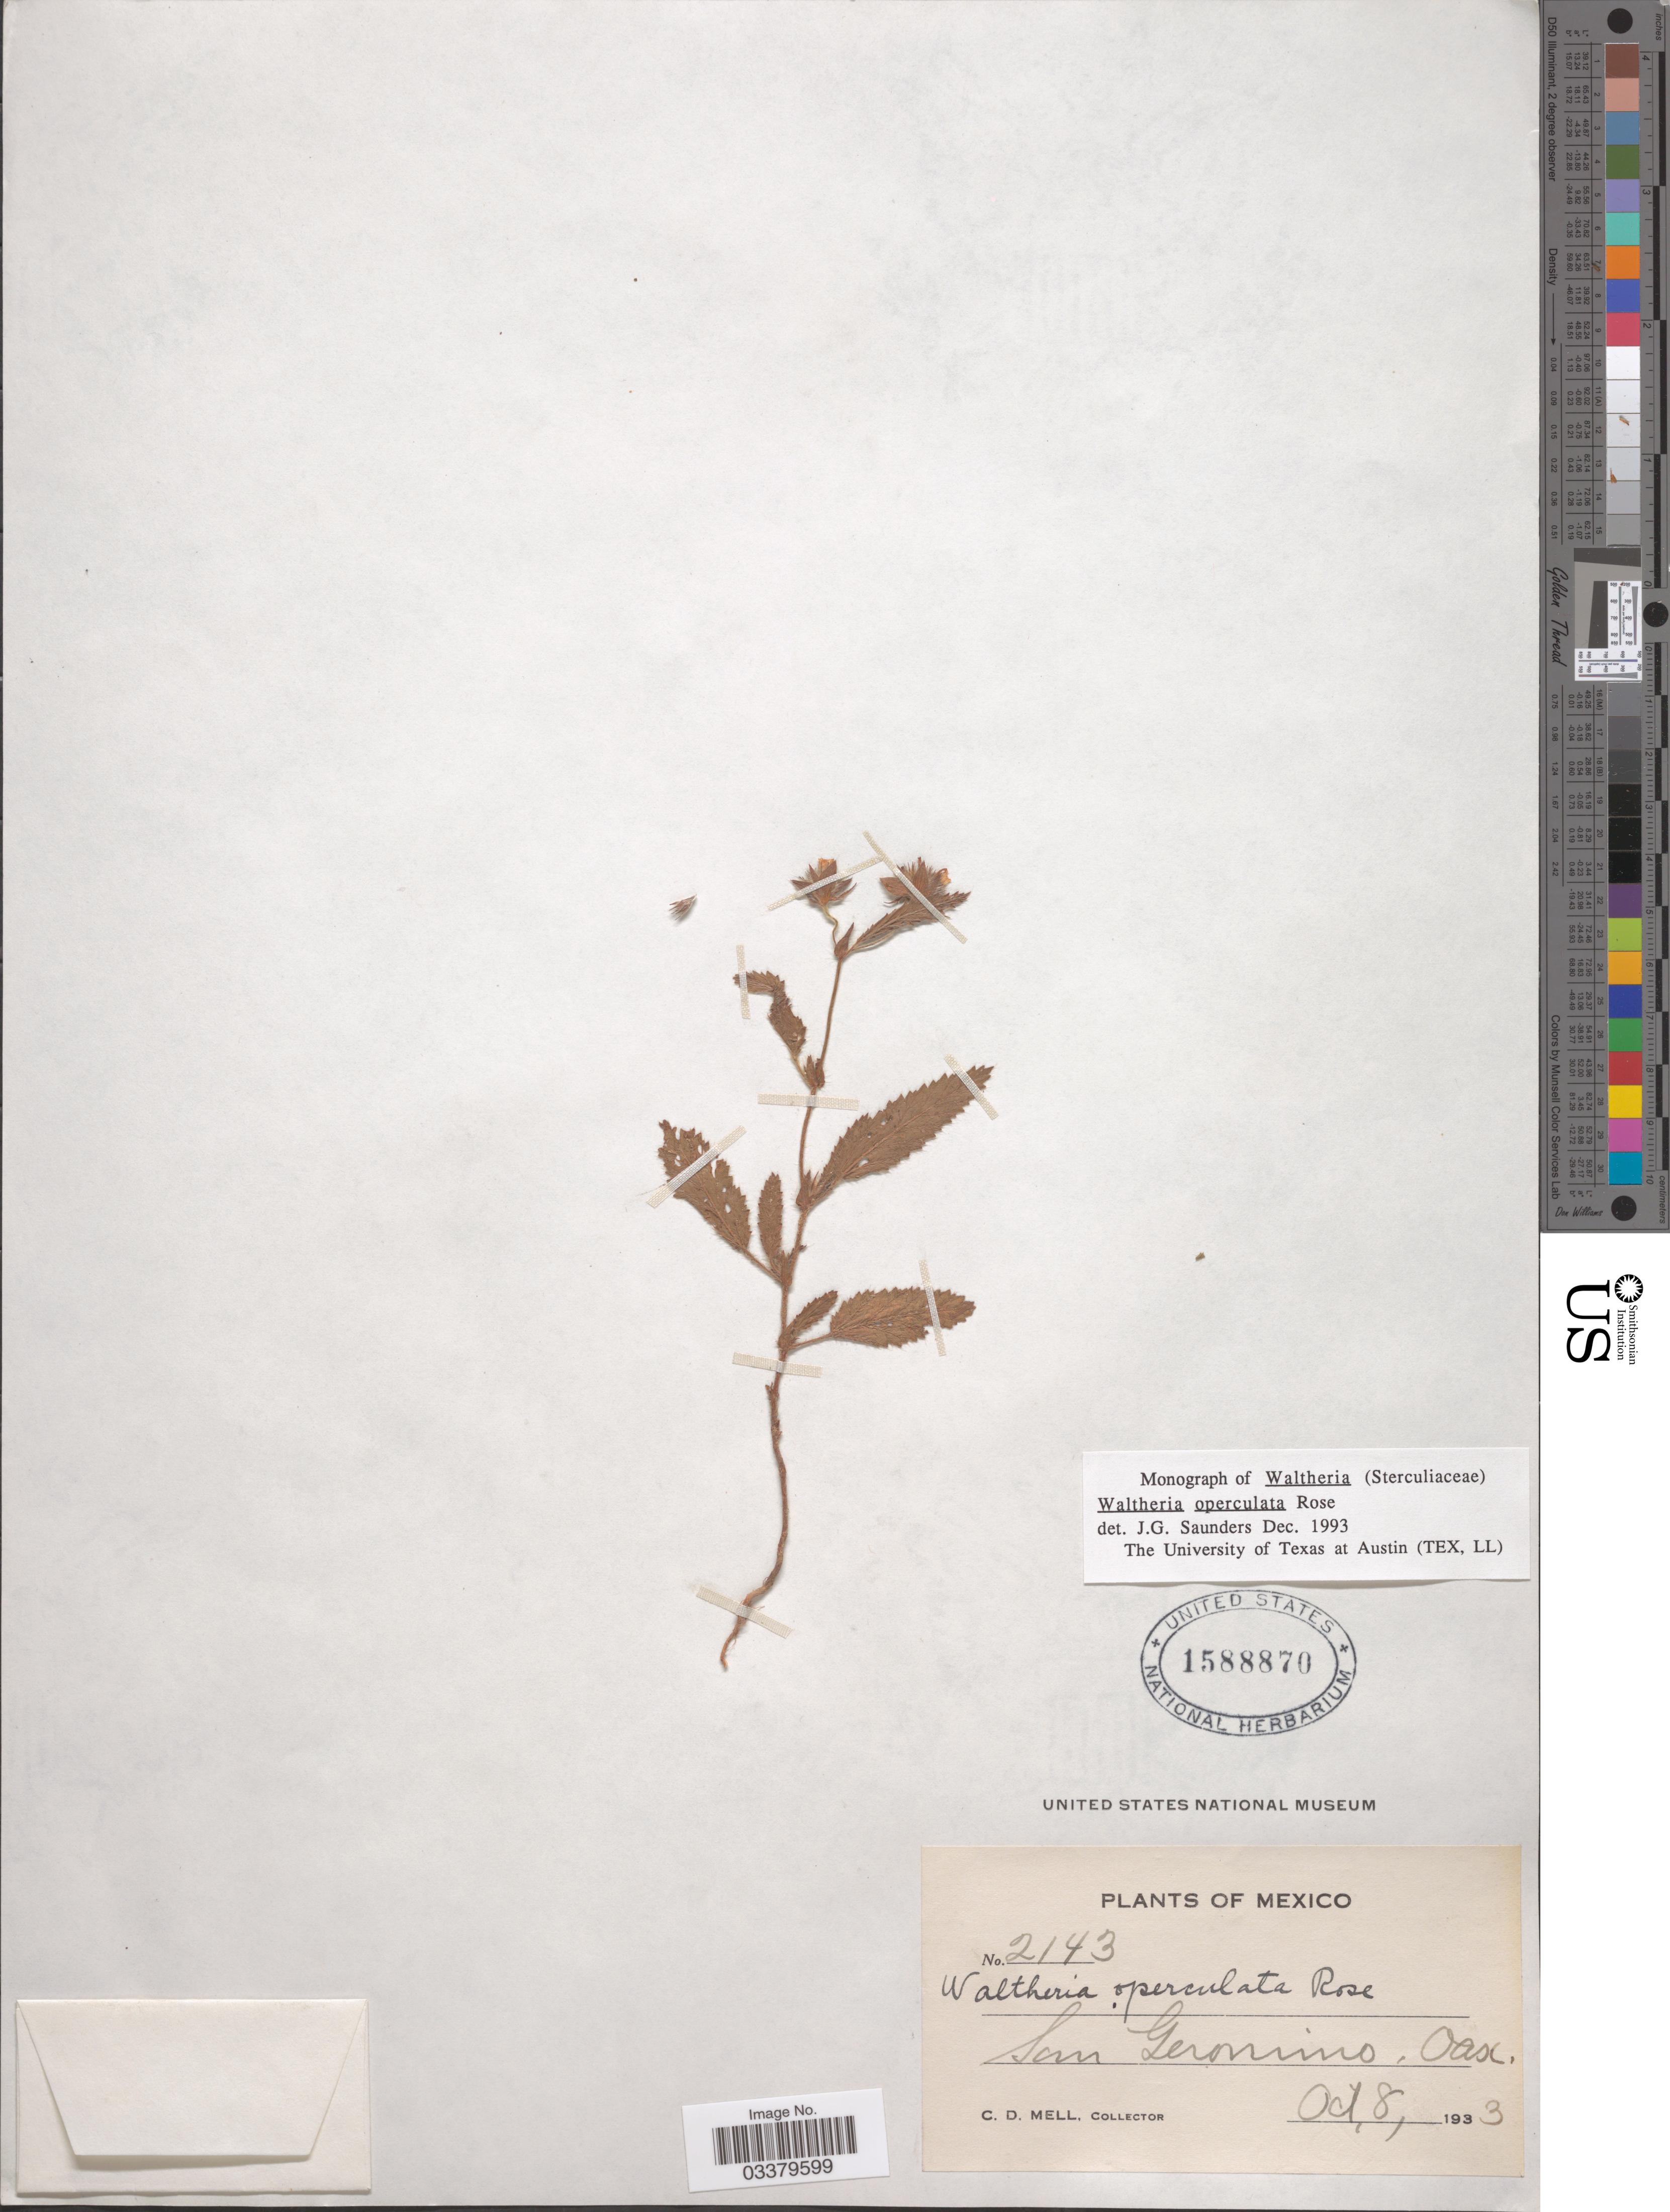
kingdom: Plantae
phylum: Tracheophyta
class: Magnoliopsida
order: Malvales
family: Malvaceae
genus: Waltheria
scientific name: Waltheria operculata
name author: Rose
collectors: C. D. Mell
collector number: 2143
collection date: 1933-10-08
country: Mexico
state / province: Oaxaca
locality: San Geronimo.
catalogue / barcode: US 1588870